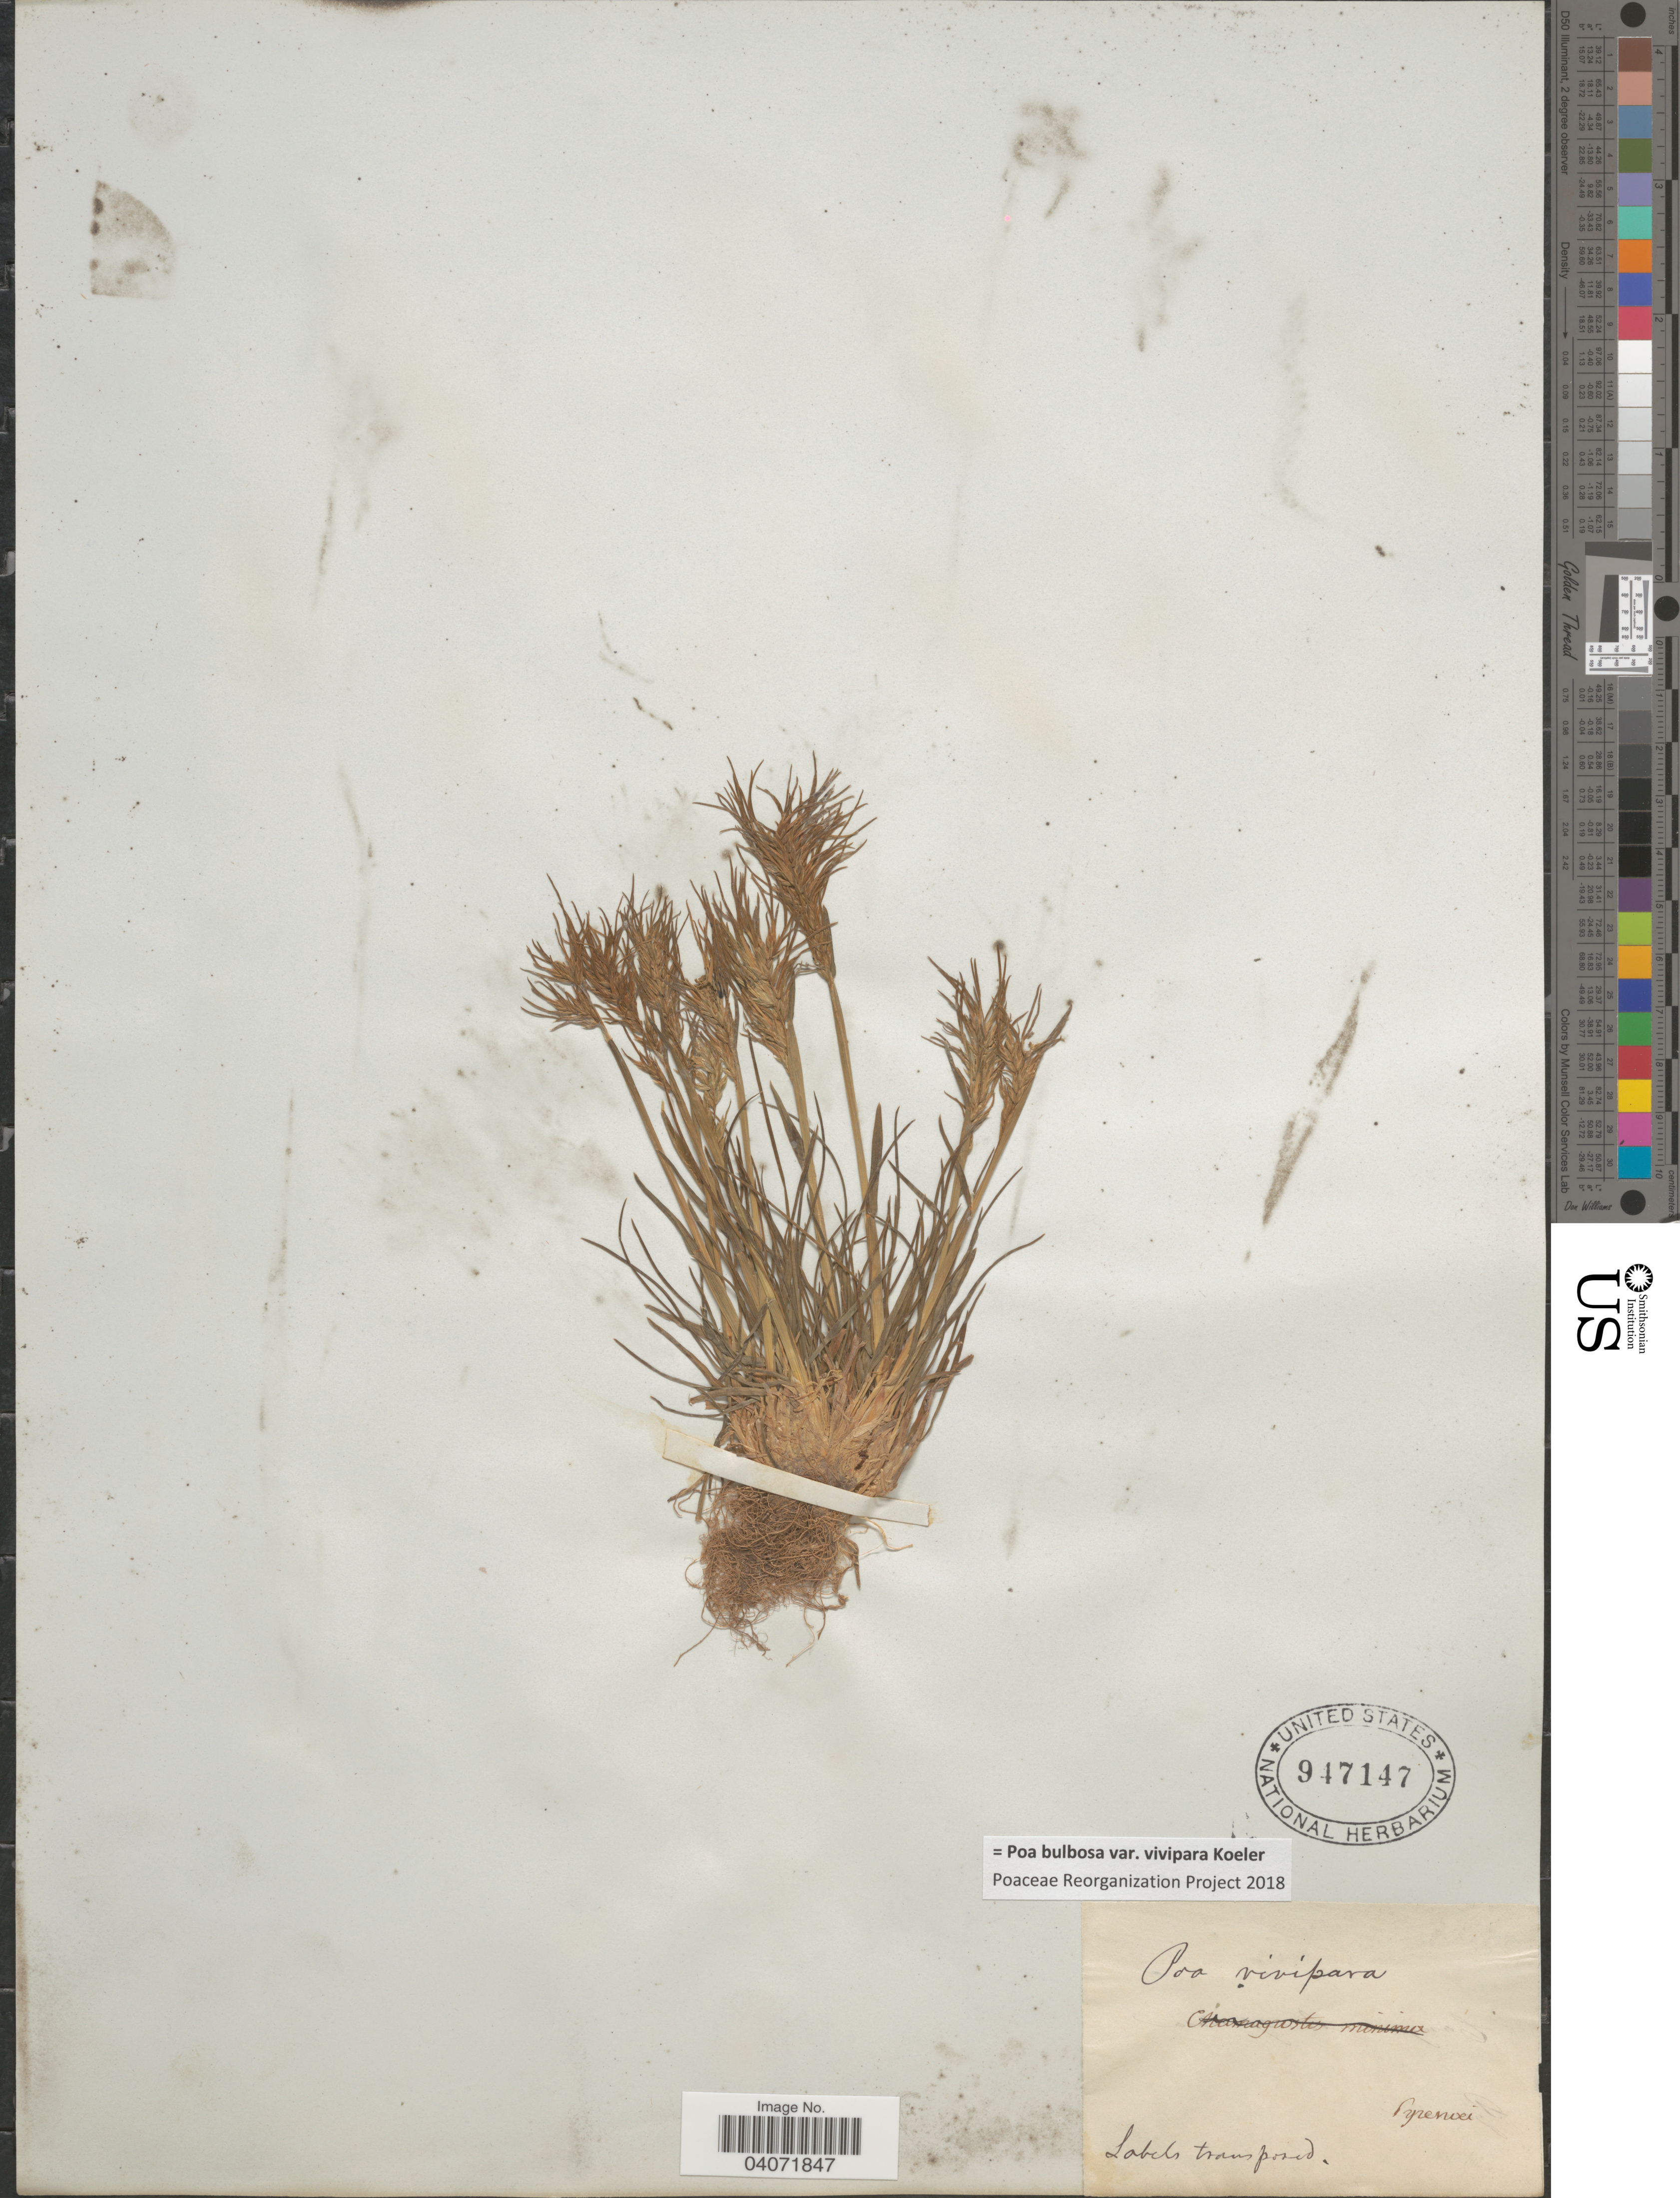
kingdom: Plantae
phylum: Tracheophyta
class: Liliopsida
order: Poales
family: Poaceae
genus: Poa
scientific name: Poa bulbosa subsp. bulbosa var. vivipara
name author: Koeler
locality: Pyrenvei.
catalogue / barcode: US 947147